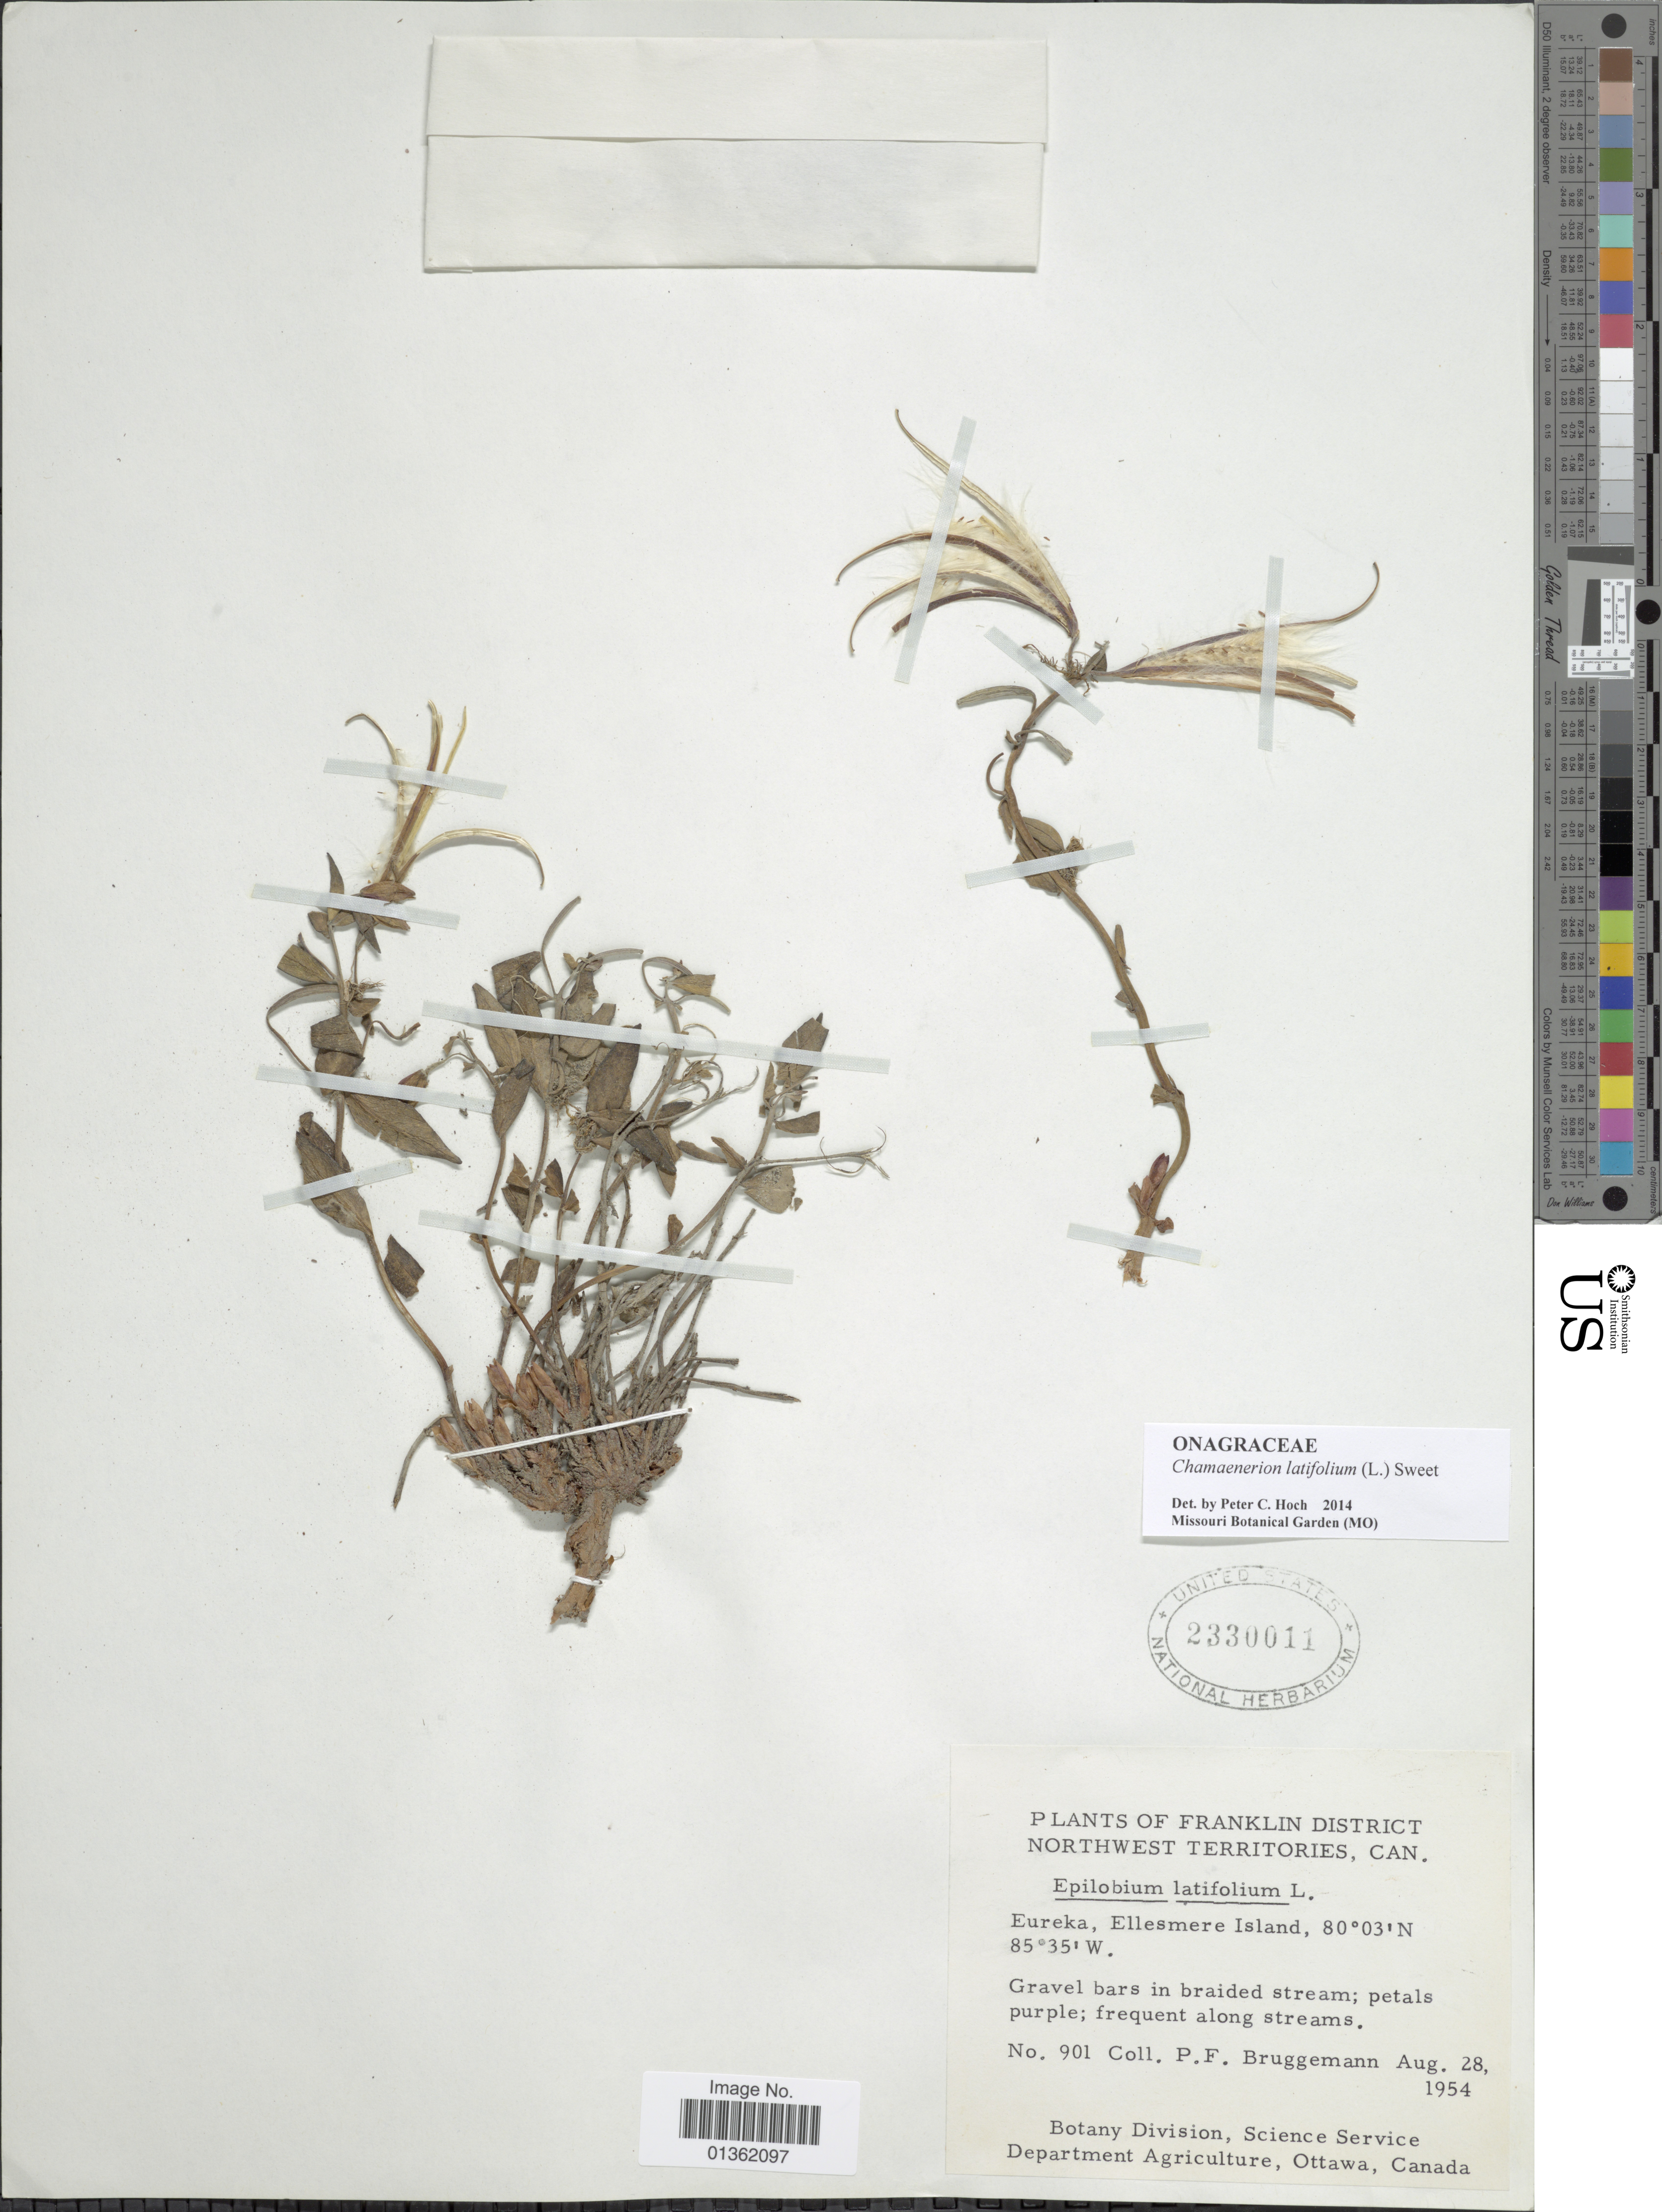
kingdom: Plantae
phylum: Tracheophyta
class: Magnoliopsida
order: Myrtales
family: Onagraceae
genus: Chamaenerion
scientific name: Chamaenerion latifolium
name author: (L.) Th. Fr. & Lange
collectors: P. Bruggemann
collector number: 901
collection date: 1954-08-28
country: Canada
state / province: Northwest Territories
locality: Franklin District. Eureka, Ellesmere Island.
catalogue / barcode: US 2330011